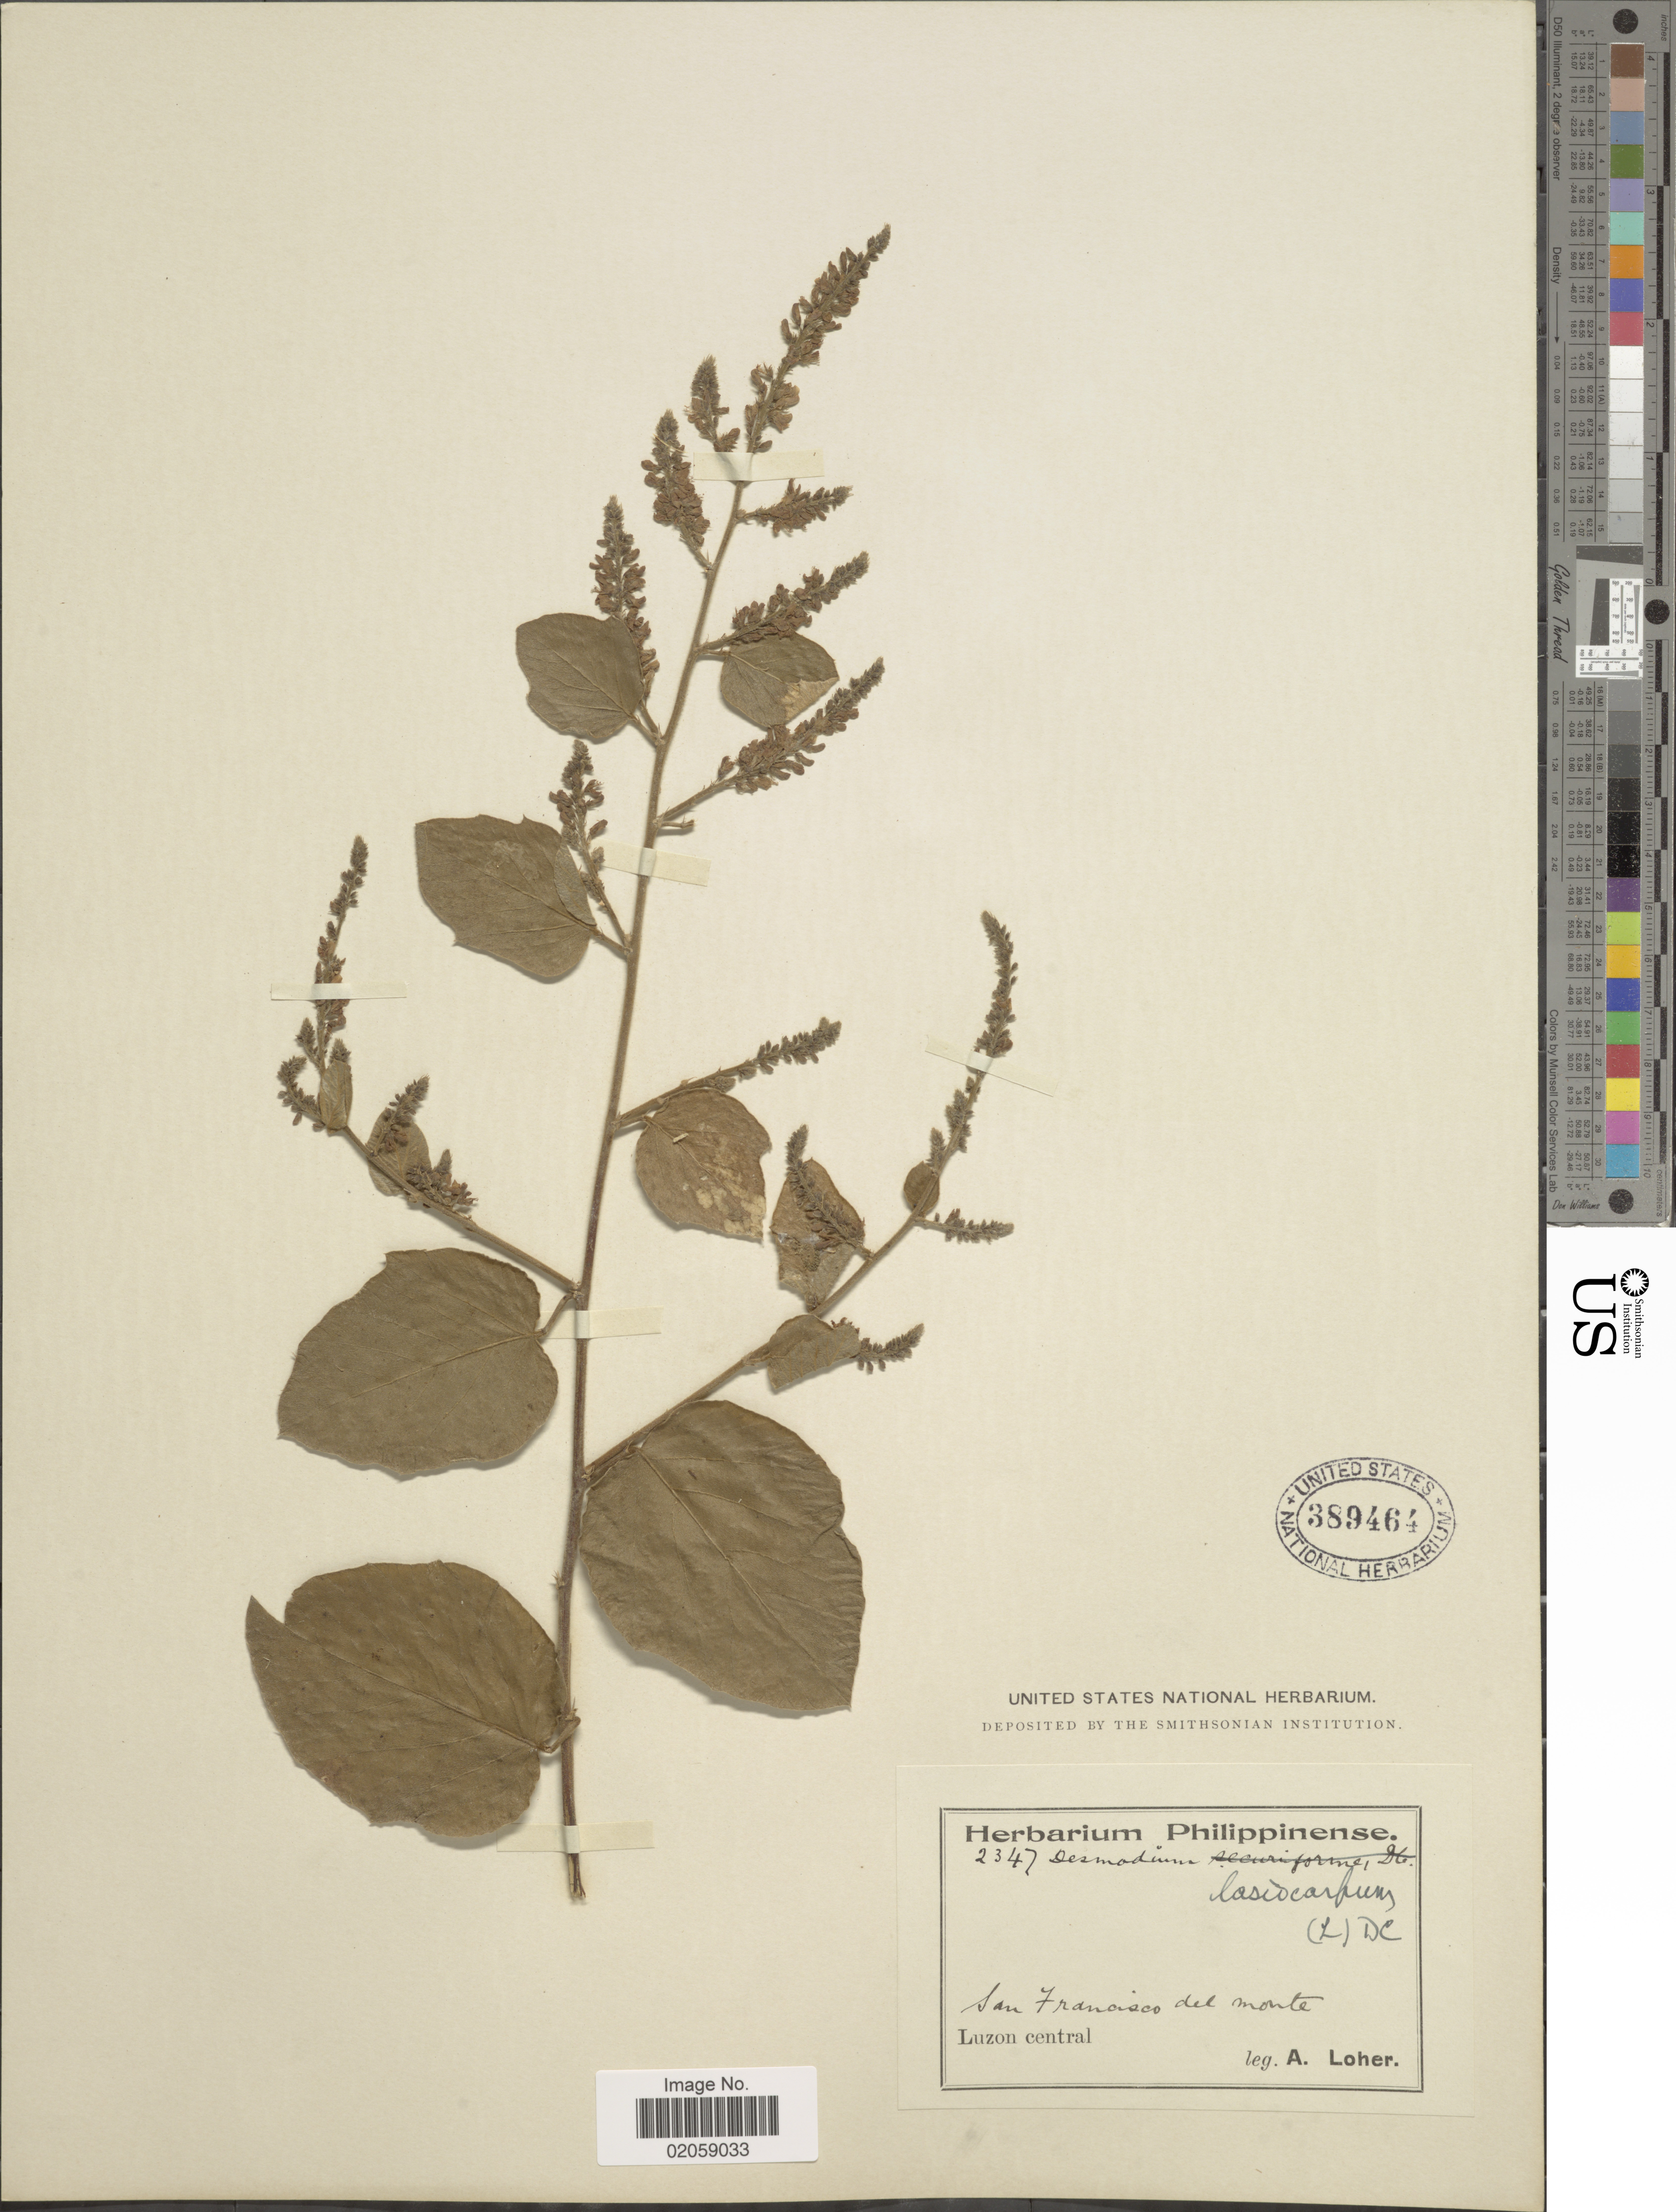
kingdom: Plantae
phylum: Tracheophyta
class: Magnoliopsida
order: Fabales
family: Fabaceae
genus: Polhillides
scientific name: Polhillides velutina subsp. velutina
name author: (Willd.) H. Ohashi & K. Ohashi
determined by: Strong, Mark T., (BOT), Smithsonian Institution - National Museum of Natural History (UNITED STATES)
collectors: A. Loher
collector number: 2347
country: Philippines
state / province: Central Luzon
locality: San Francisco del Monte. Luzon central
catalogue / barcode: US 389464